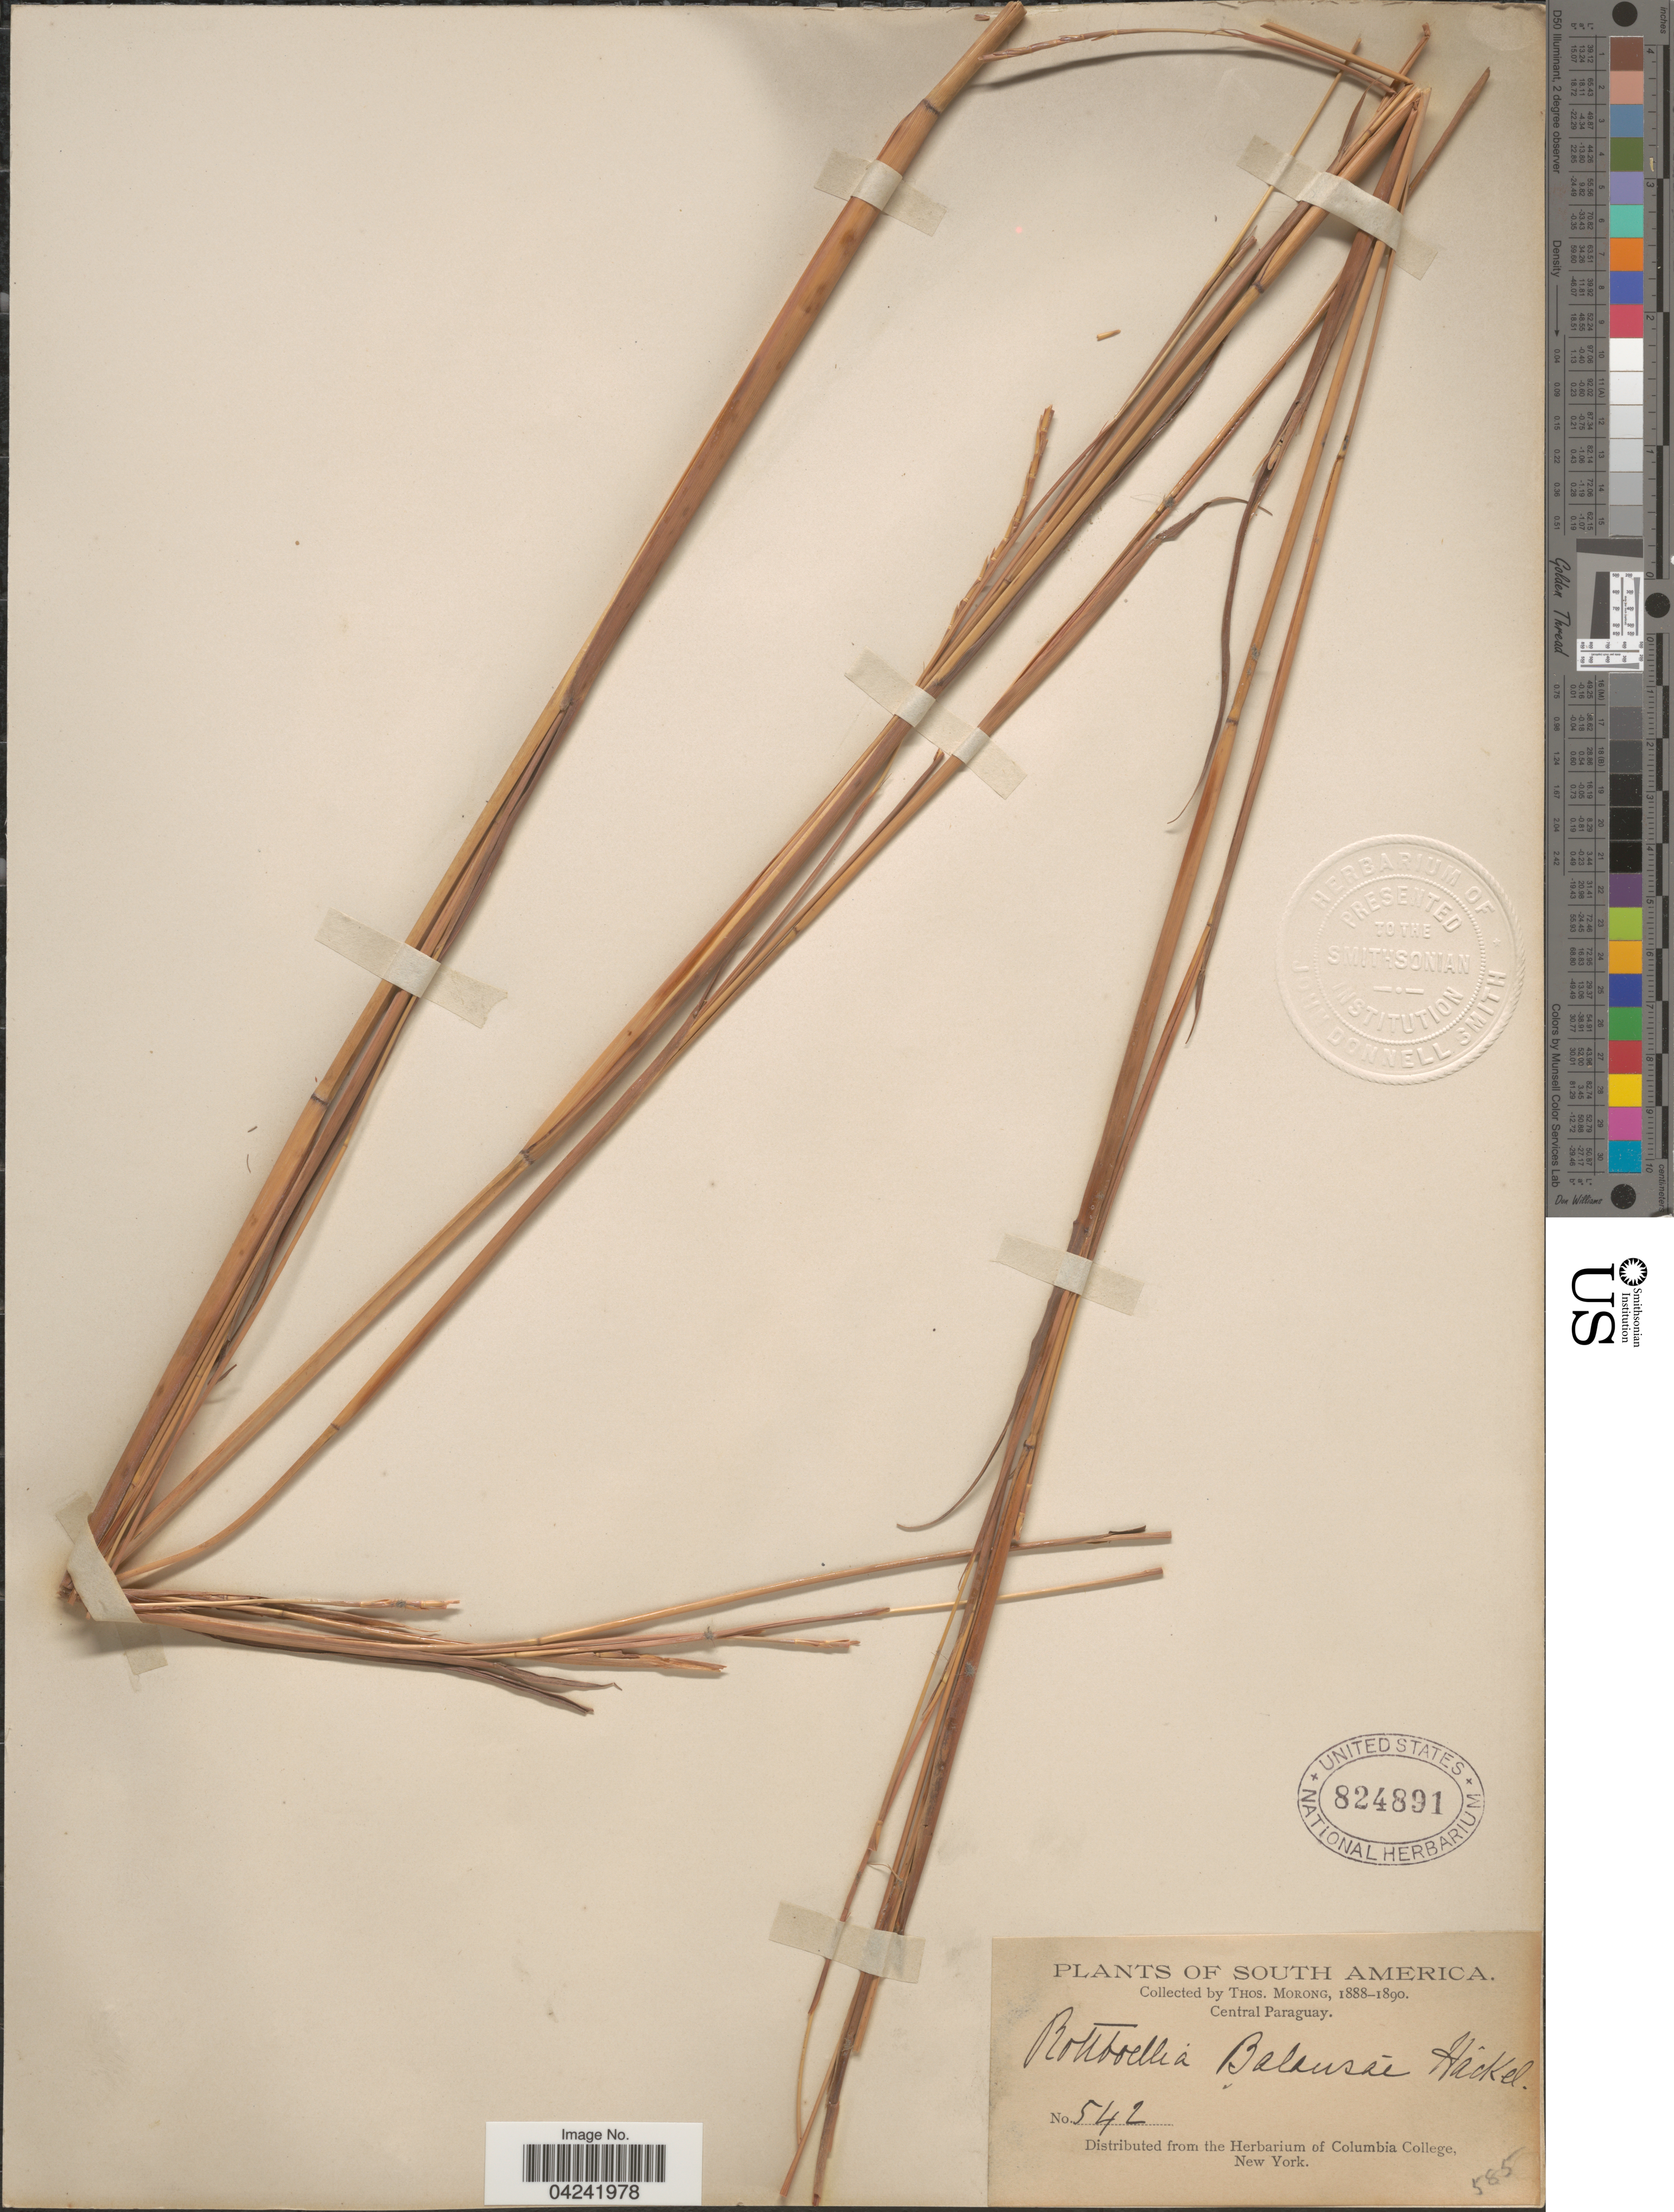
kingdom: Plantae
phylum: Tracheophyta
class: Liliopsida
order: Poales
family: Poaceae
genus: Mnesithea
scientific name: Mnesithea balansae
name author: (Hack.) de Koning & Sosef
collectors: ex herb. T. Morong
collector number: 542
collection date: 1888/1890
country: Paraguay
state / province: Central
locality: Central Paraguay.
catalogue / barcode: US 824891